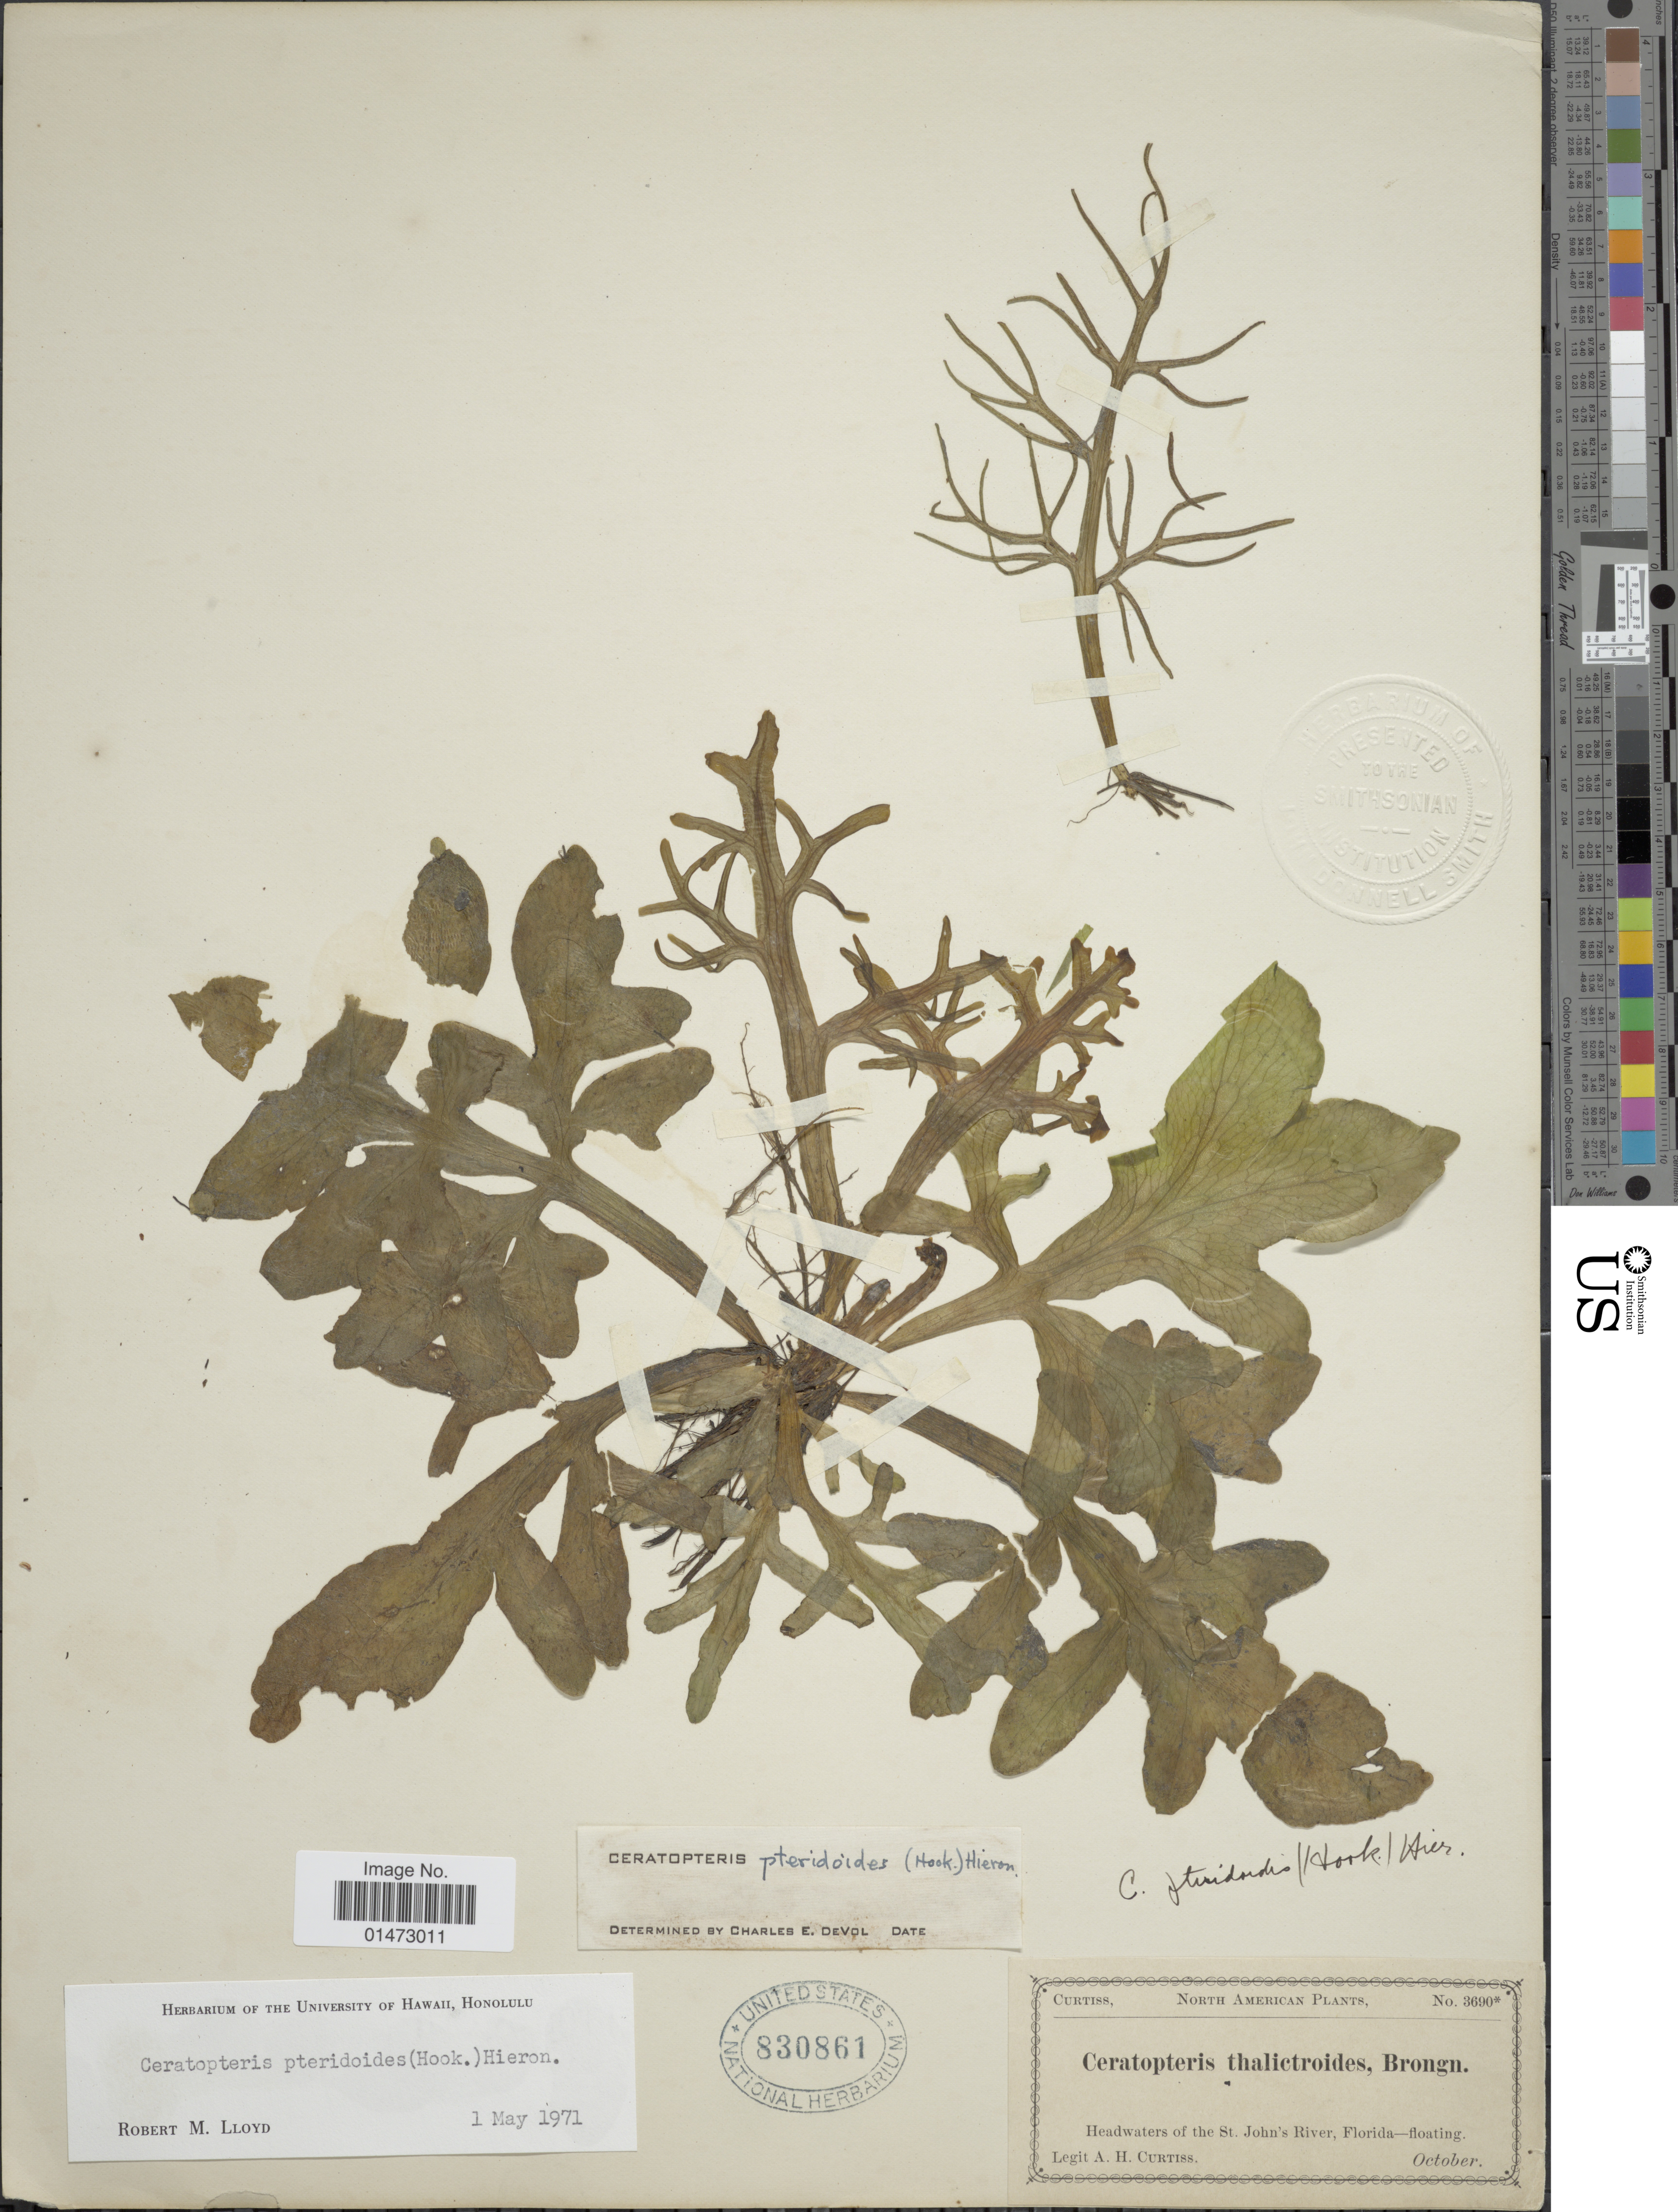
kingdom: Plantae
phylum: Tracheophyta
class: Polypodiopsida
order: Polypodiales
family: Pteridaceae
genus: Ceratopteris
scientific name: Ceratopteris pteridioides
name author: (Hook.) Hieron.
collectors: A. H. Curtiss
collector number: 3690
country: United States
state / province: Florida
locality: Headwaters of the St. John's River, Florida-floating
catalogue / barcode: US 830861